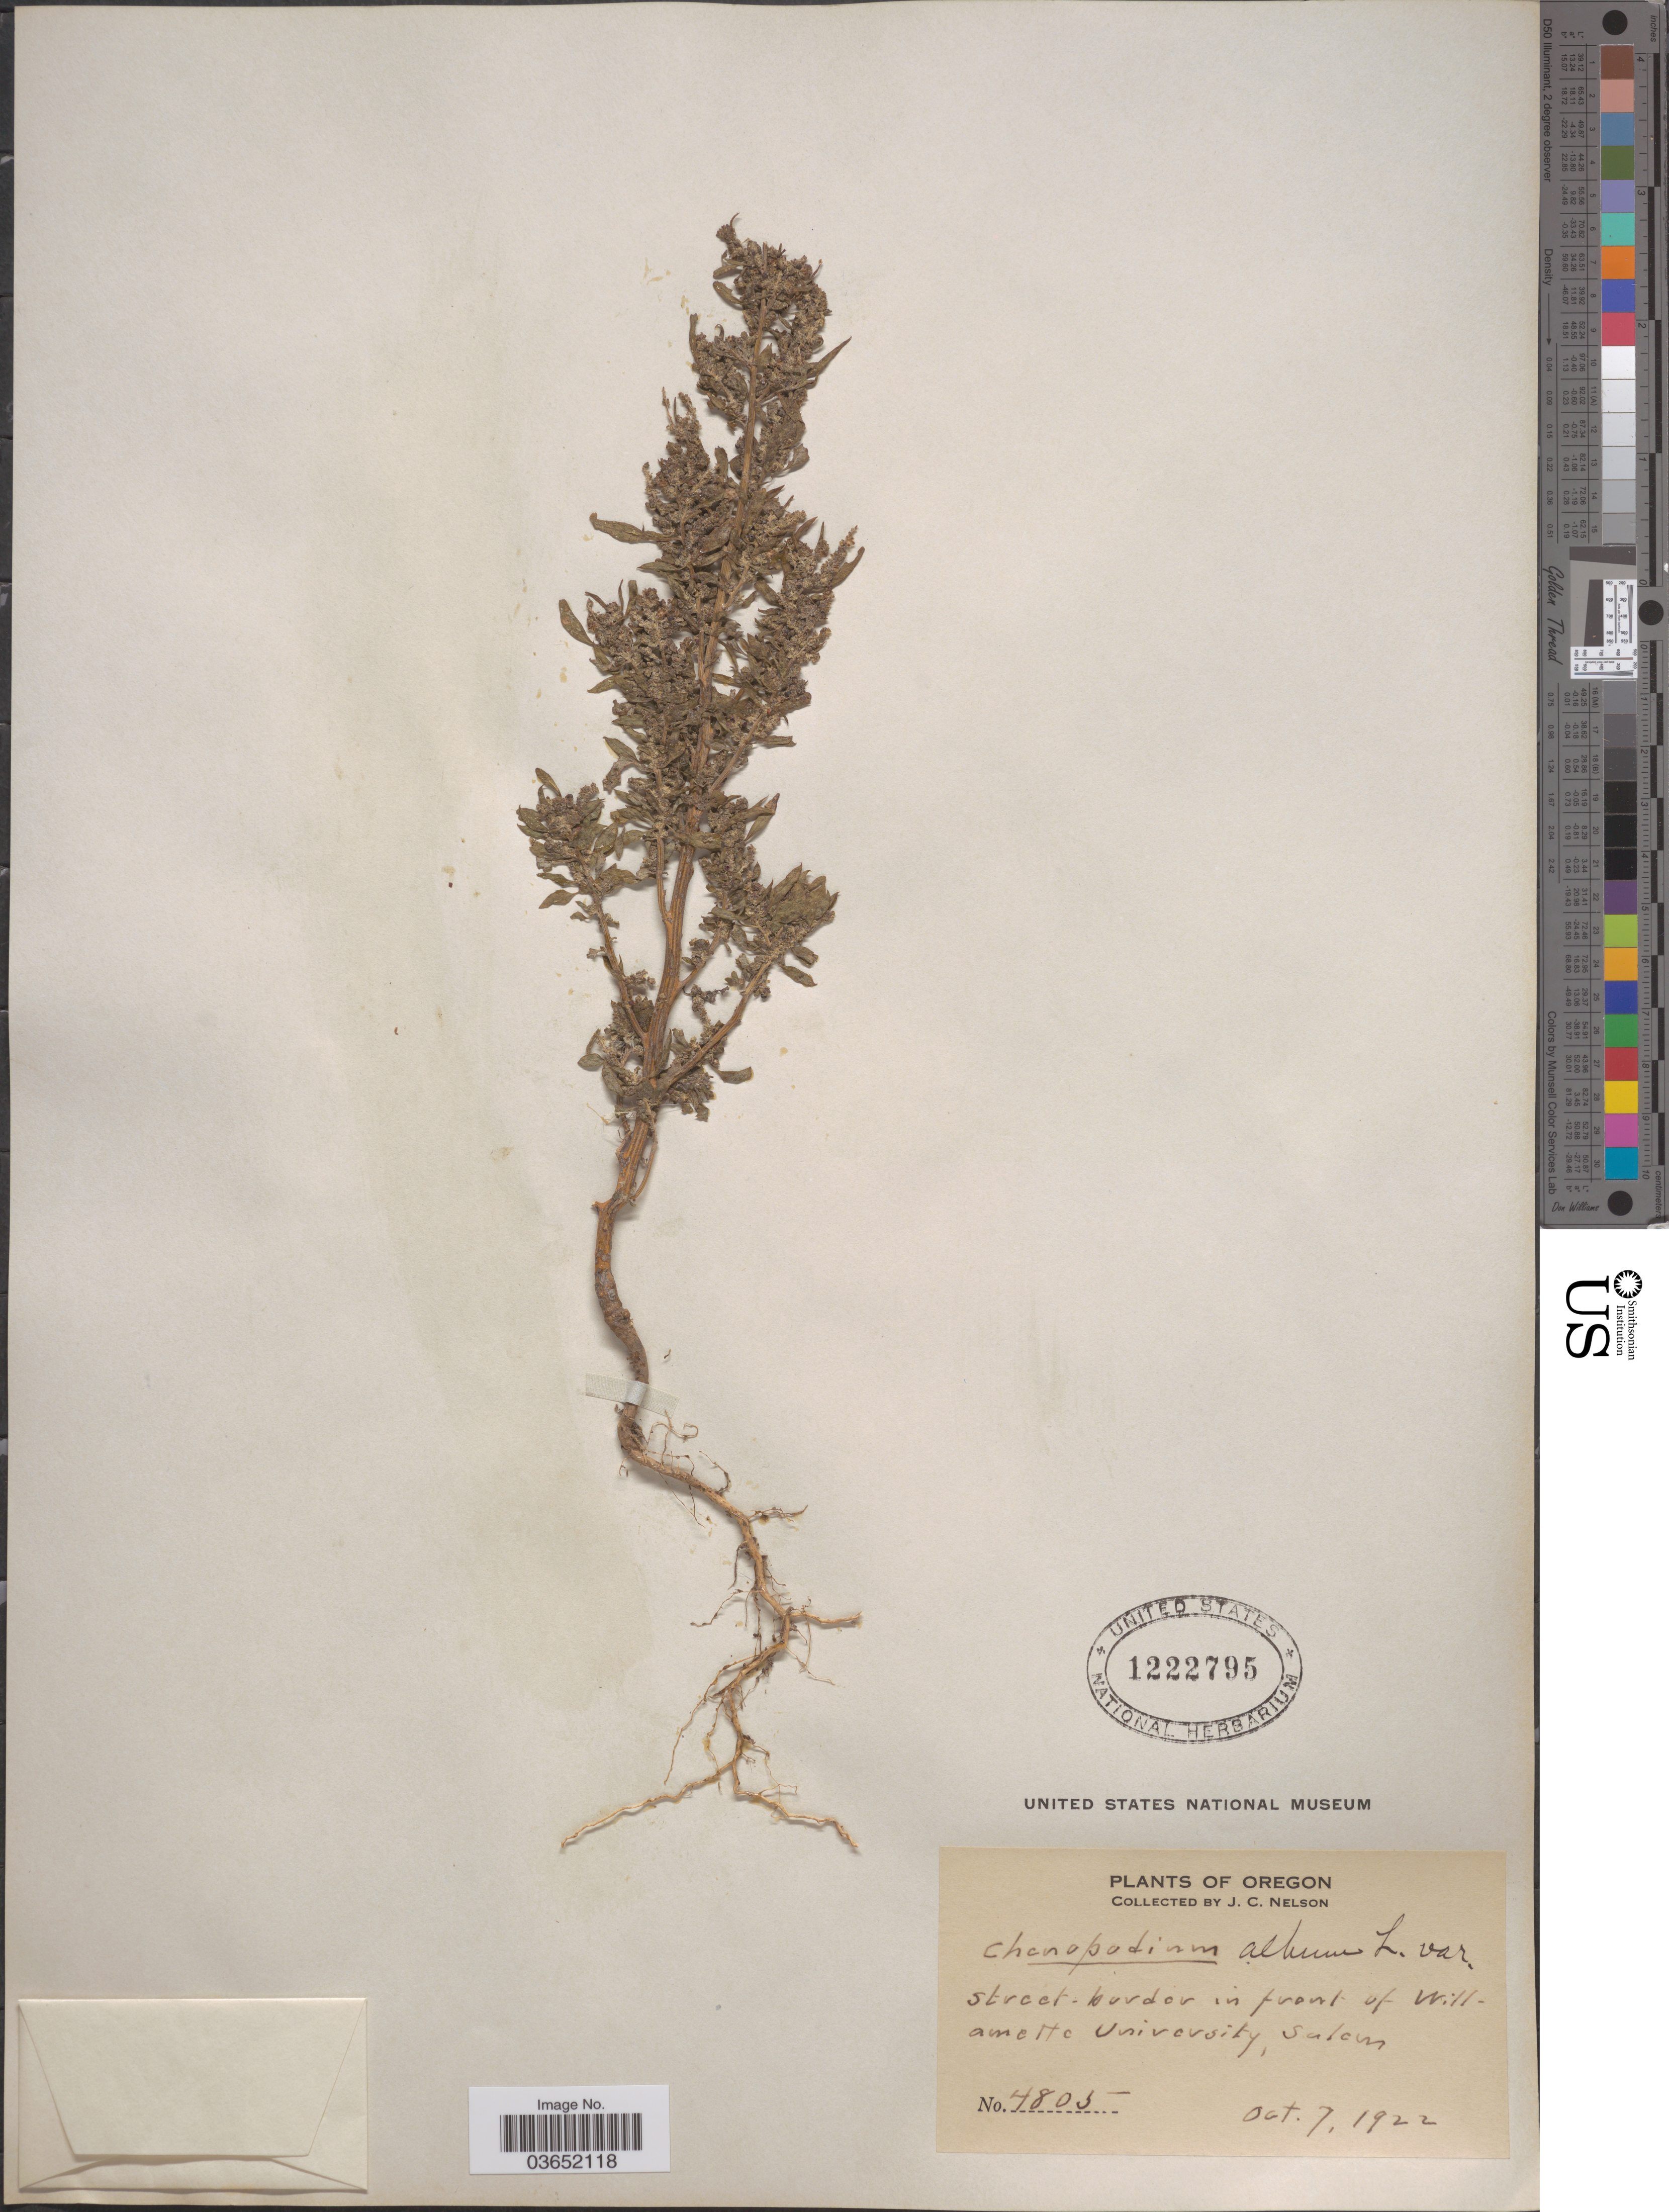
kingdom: Plantae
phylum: Tracheophyta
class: Magnoliopsida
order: Caryophyllales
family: Amaranthaceae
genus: Chenopodium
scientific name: Chenopodium album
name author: L.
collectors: J. C. Nelson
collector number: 4805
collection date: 1922-10-07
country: United States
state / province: Oregon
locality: Street-border in front of Willamette University, Salem.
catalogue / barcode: US 1222795